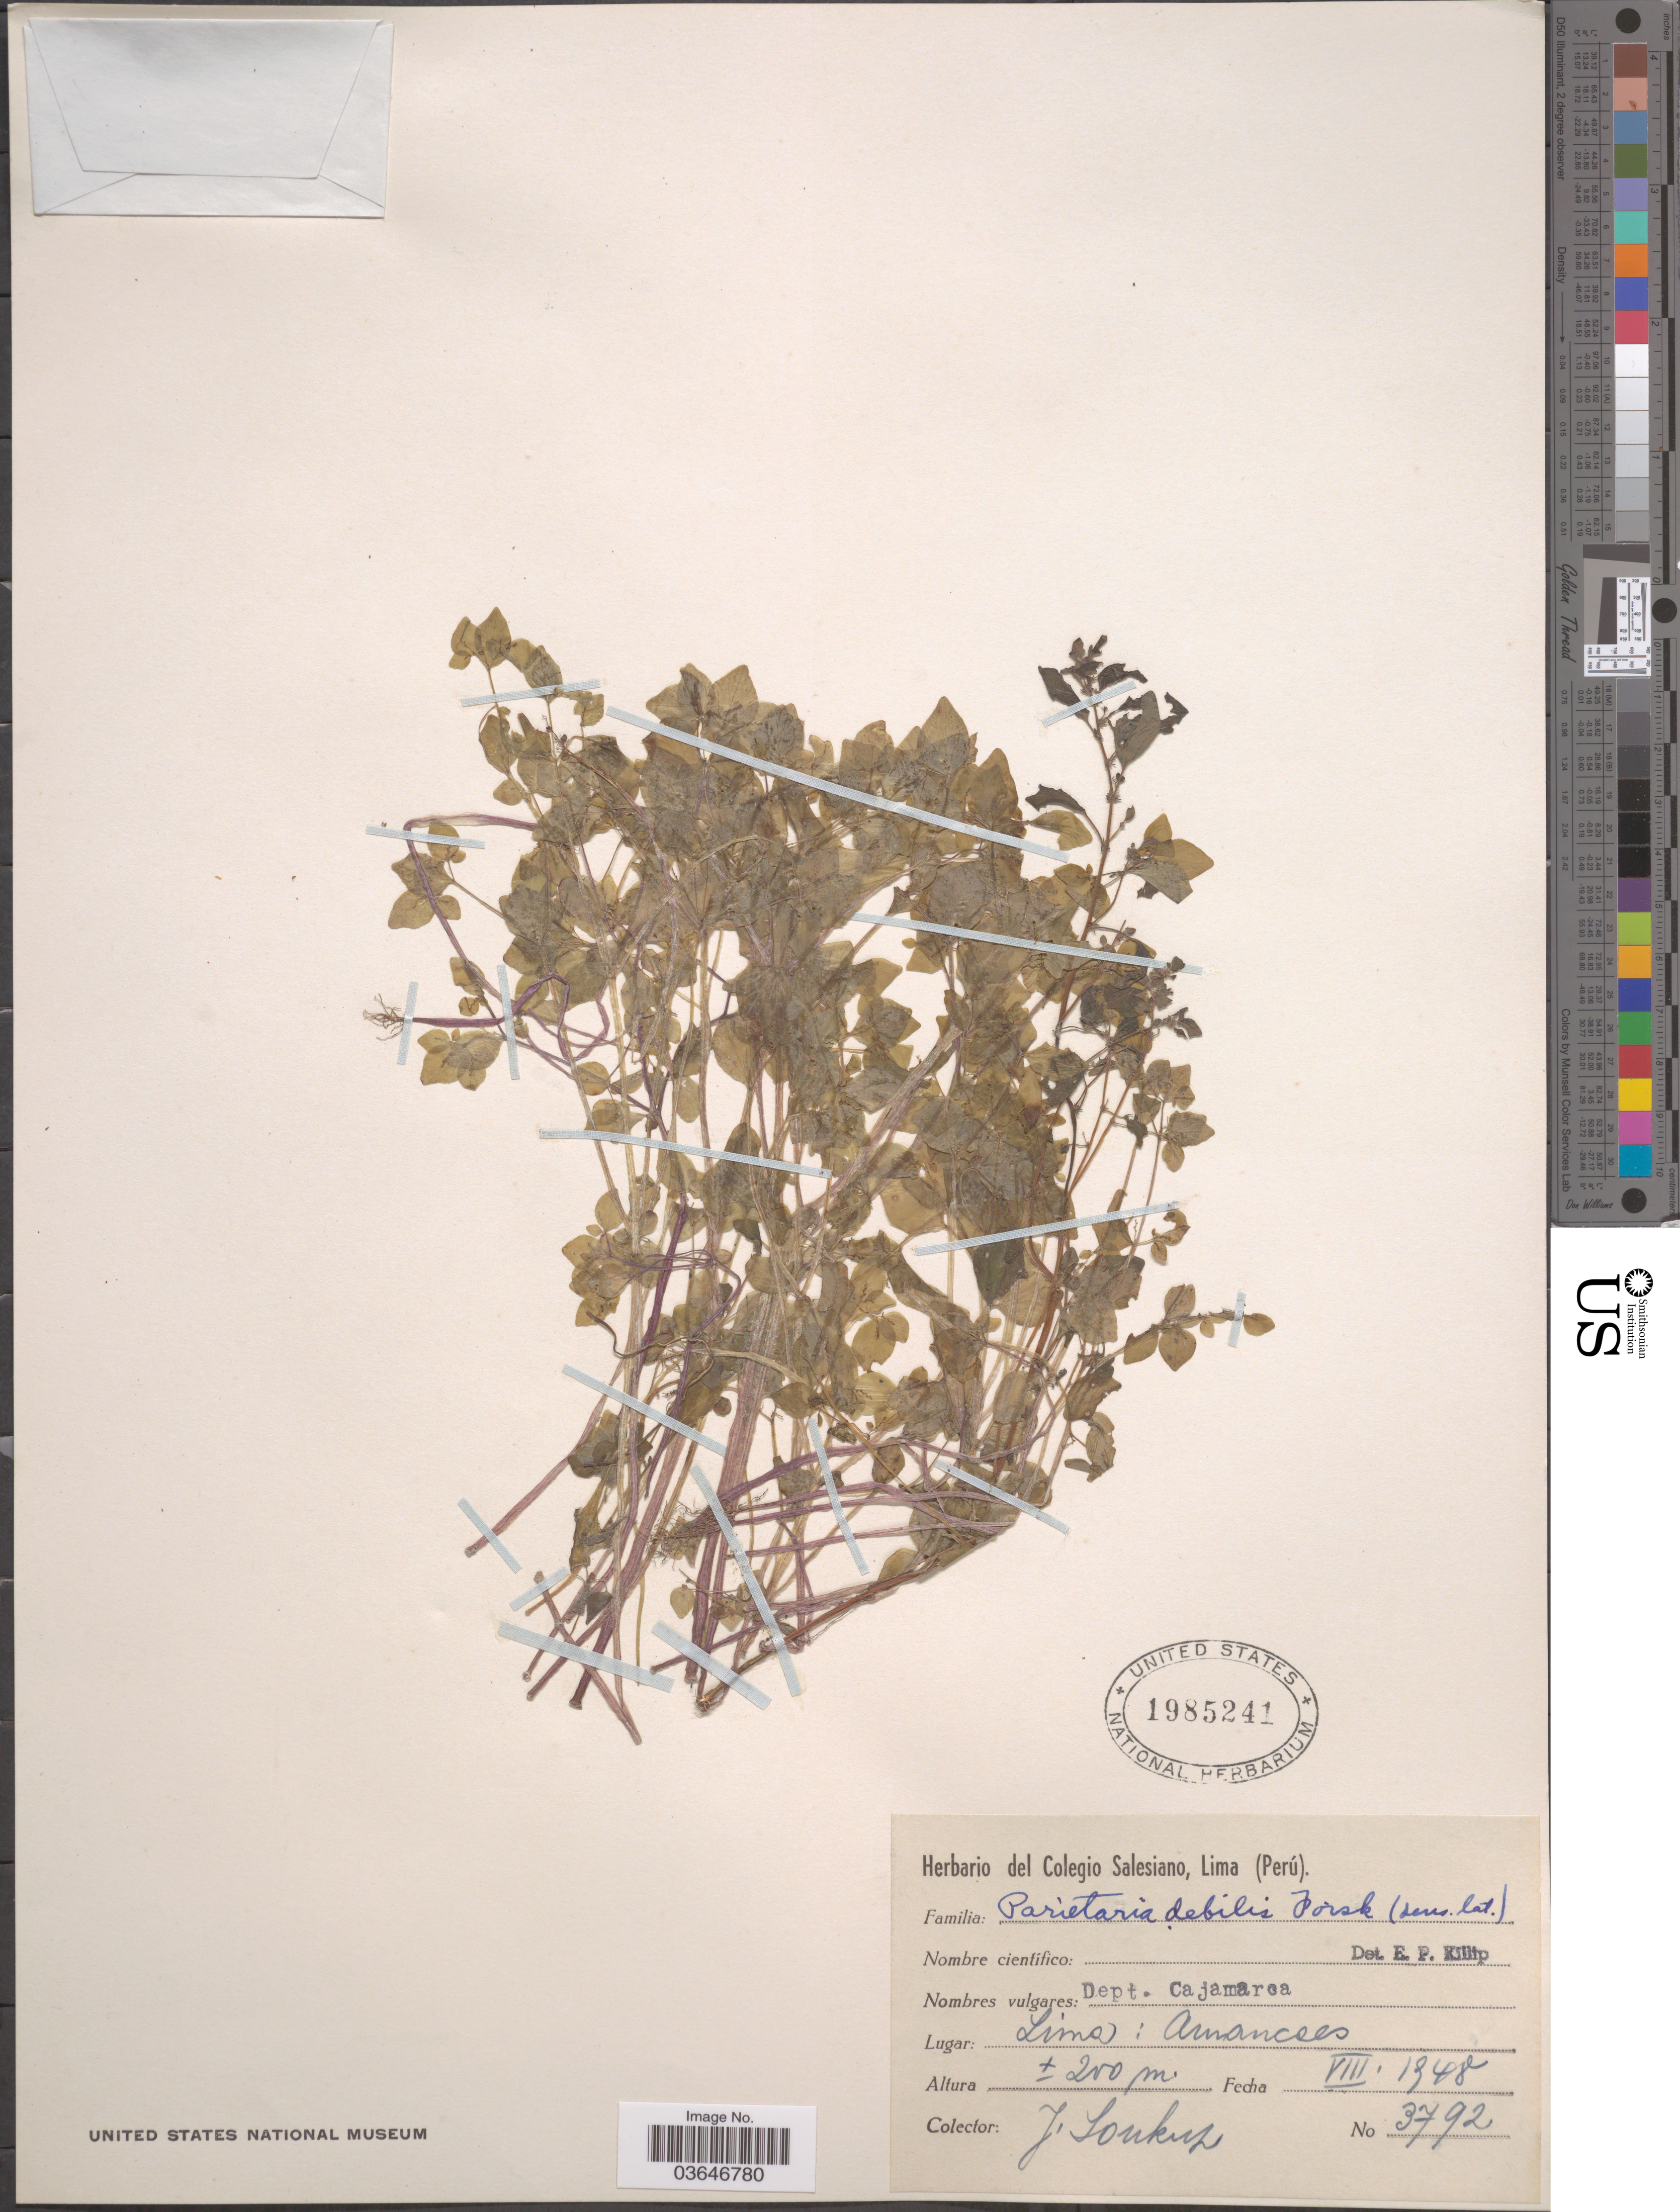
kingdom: Plantae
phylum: Tracheophyta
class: Magnoliopsida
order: Rosales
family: Urticaceae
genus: Parietaria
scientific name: Parietaria debilis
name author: G. Forst.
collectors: J. Soukup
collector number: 3792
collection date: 1948-08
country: Peru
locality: Dept. Cajamarca. Lima: Amancaes.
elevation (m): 200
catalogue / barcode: US 1985241